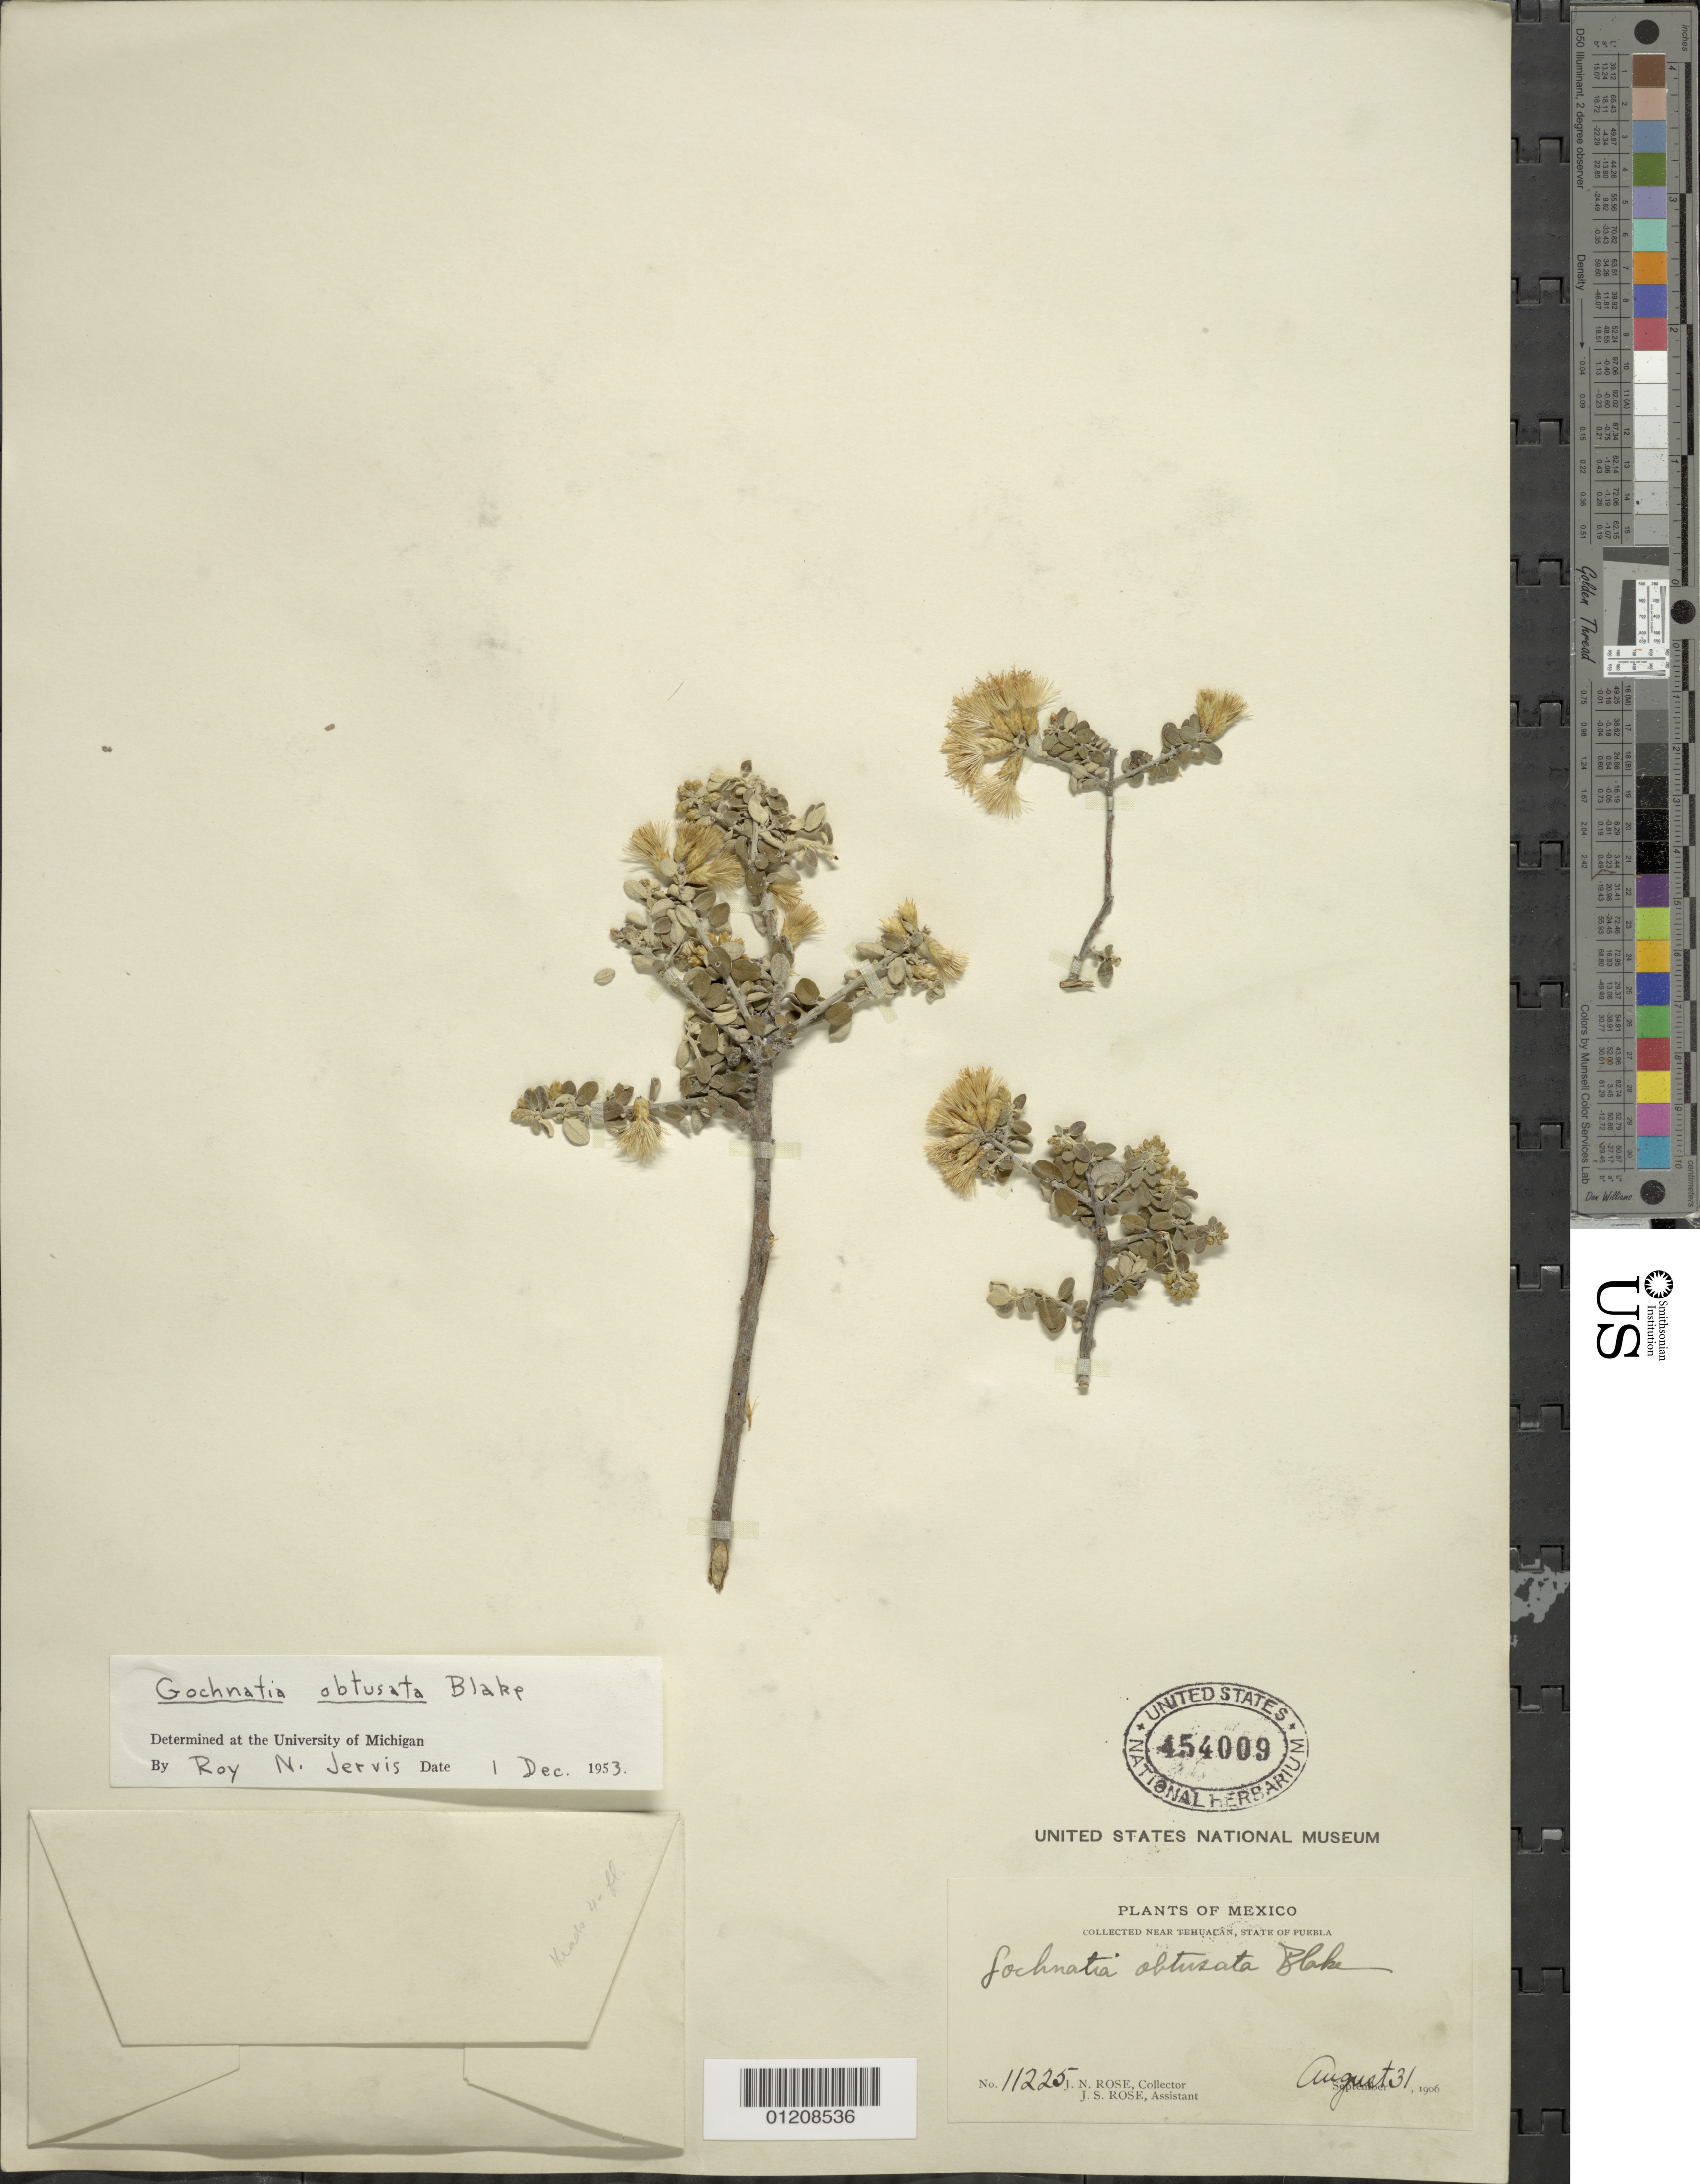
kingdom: Plantae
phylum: Tracheophyta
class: Magnoliopsida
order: Asterales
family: Asteraceae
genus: Gochnatia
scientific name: Gochnatia obtusata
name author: S.F. Blake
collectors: J. N. Rose & J. S. Rose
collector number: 11225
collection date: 1906-08-31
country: Mexico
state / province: Puebla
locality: Tehuacán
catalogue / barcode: US 454009